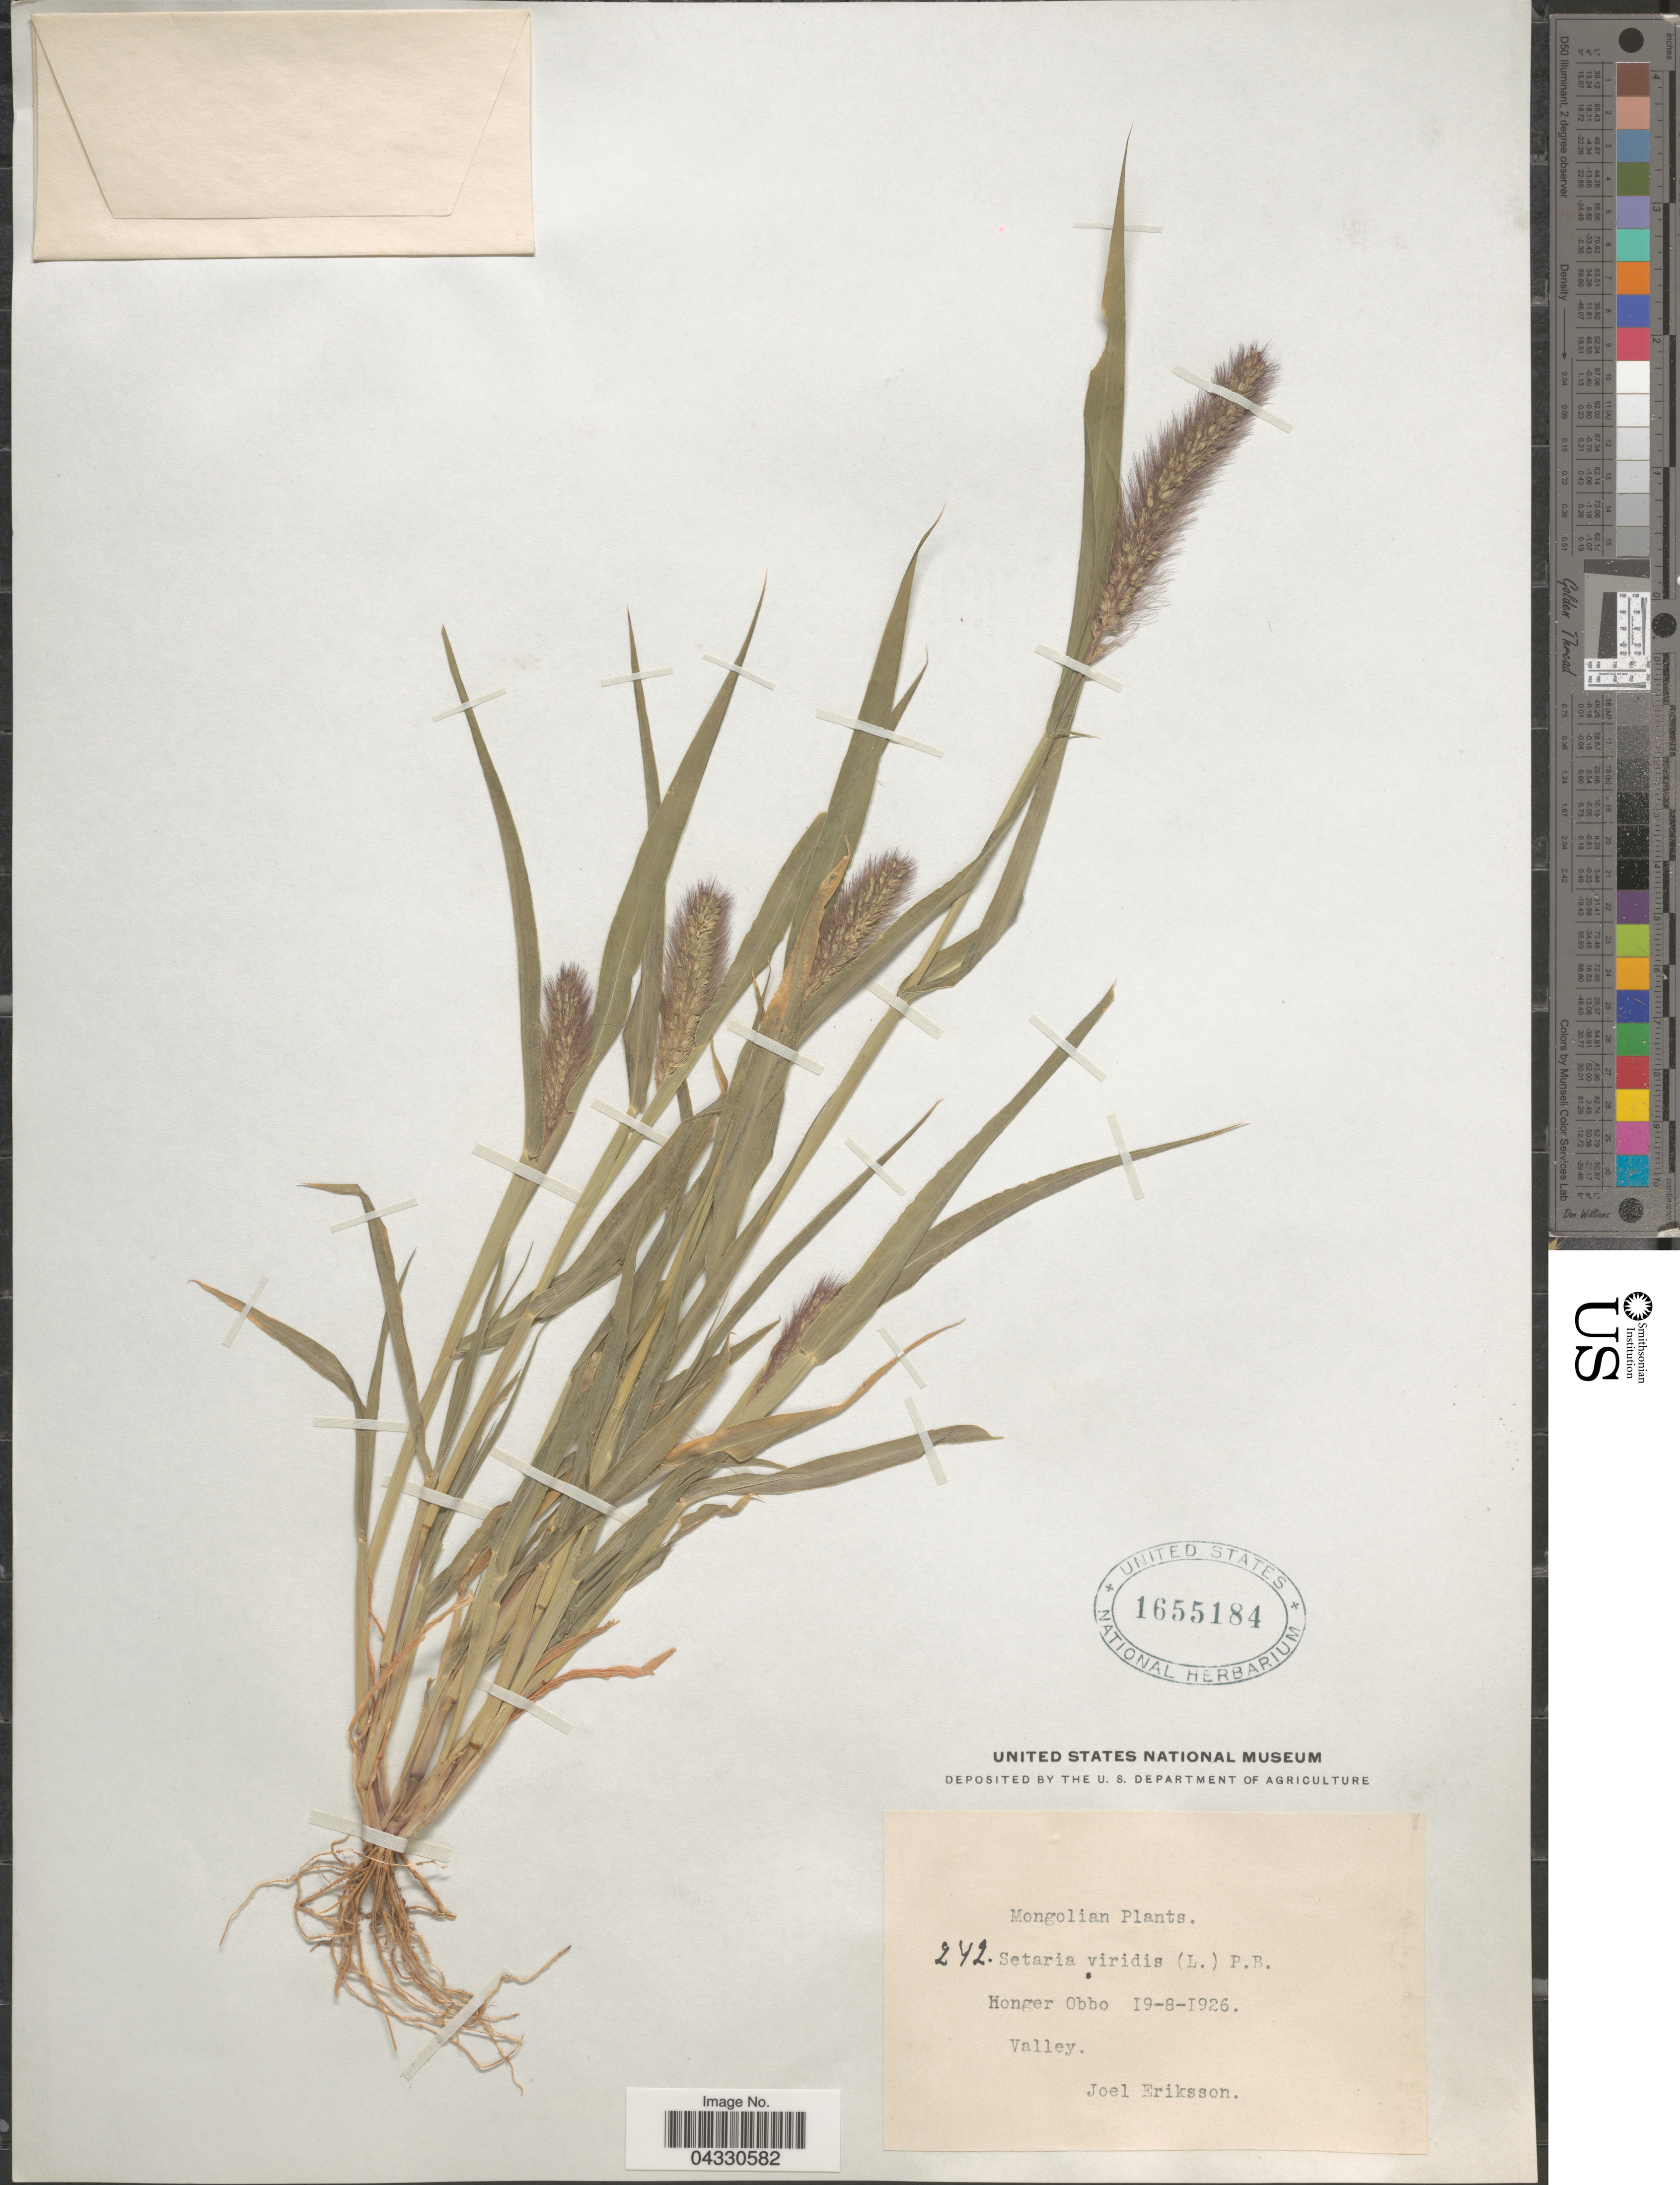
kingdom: Plantae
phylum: Tracheophyta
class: Liliopsida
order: Poales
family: Poaceae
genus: Setaria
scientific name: Setaria viridis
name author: (L.) P. Beauv.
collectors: J. Eriksson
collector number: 242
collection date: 1926-08-19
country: Mongolia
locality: Mongolian. Honger Obbo. Valley.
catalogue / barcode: US 1655184